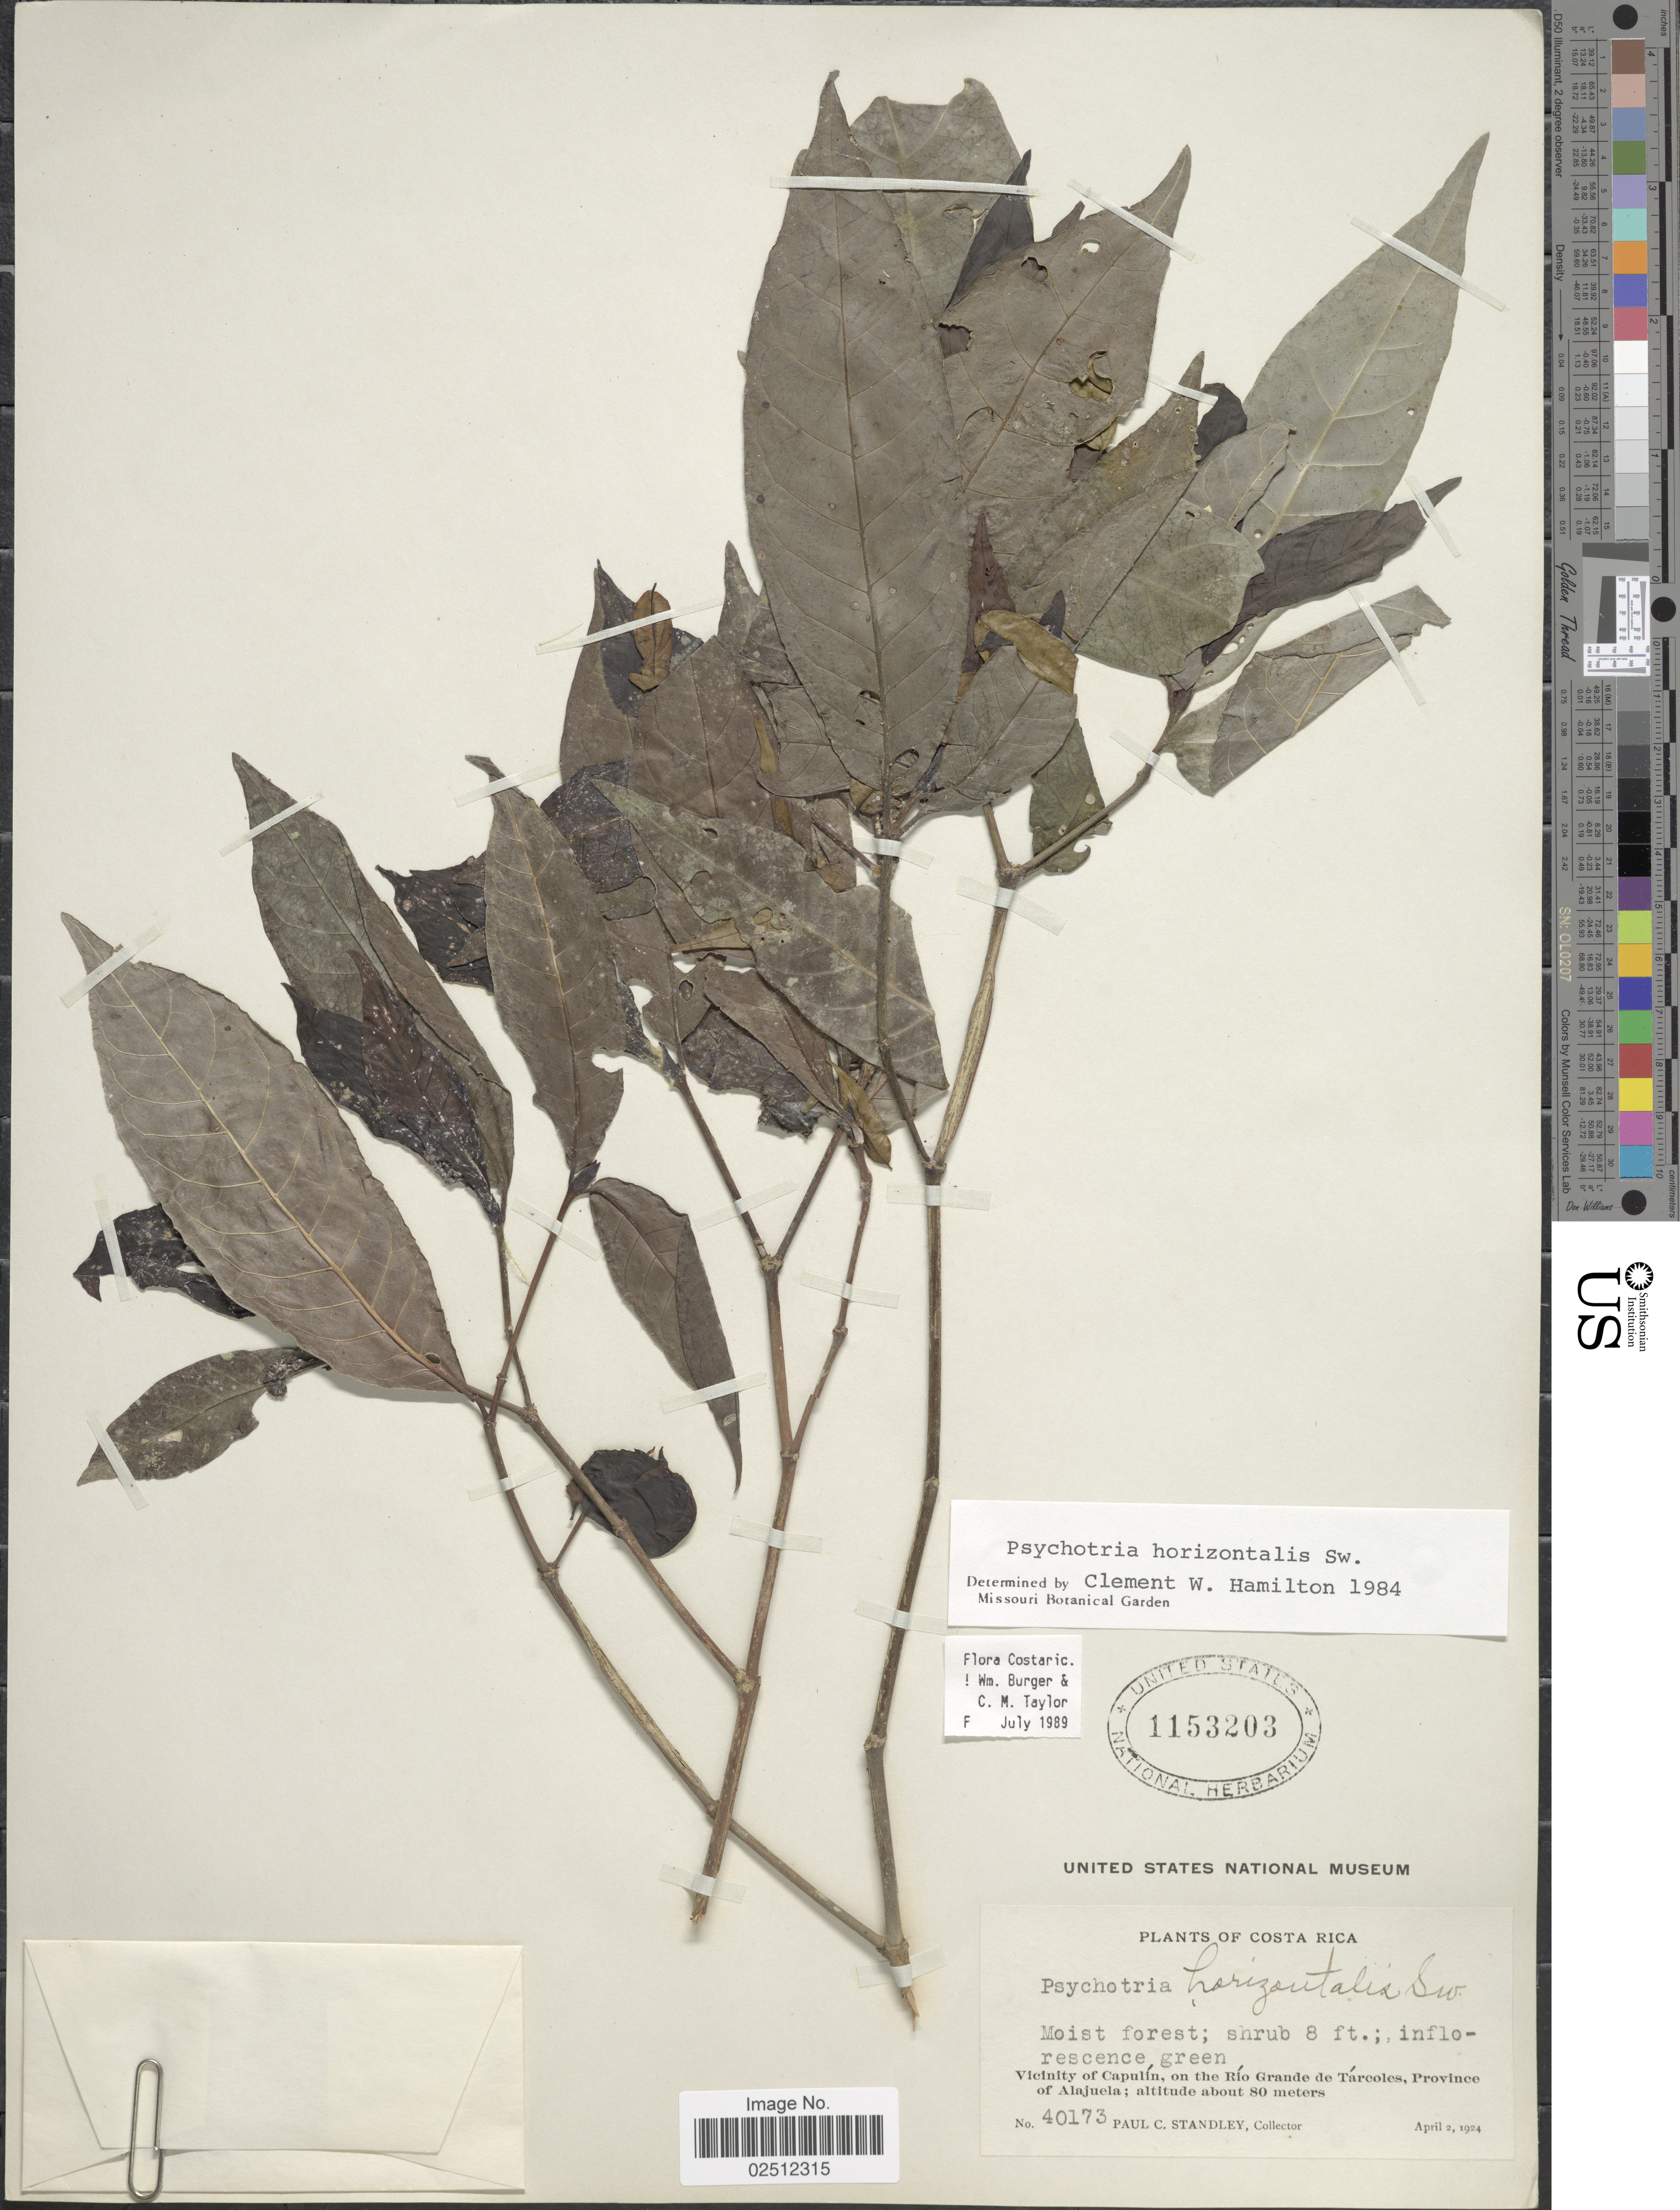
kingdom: Plantae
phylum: Tracheophyta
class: Magnoliopsida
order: Gentianales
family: Rubiaceae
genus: Psychotria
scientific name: Psychotria horizontalis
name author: Sw.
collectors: P. C. Standley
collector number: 40173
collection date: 1924-04-02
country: Costa Rica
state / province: Alajuela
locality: Moist forest, Vicinity of Capulín, on the Río Grande de Tárcoles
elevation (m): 80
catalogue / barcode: US 1153203